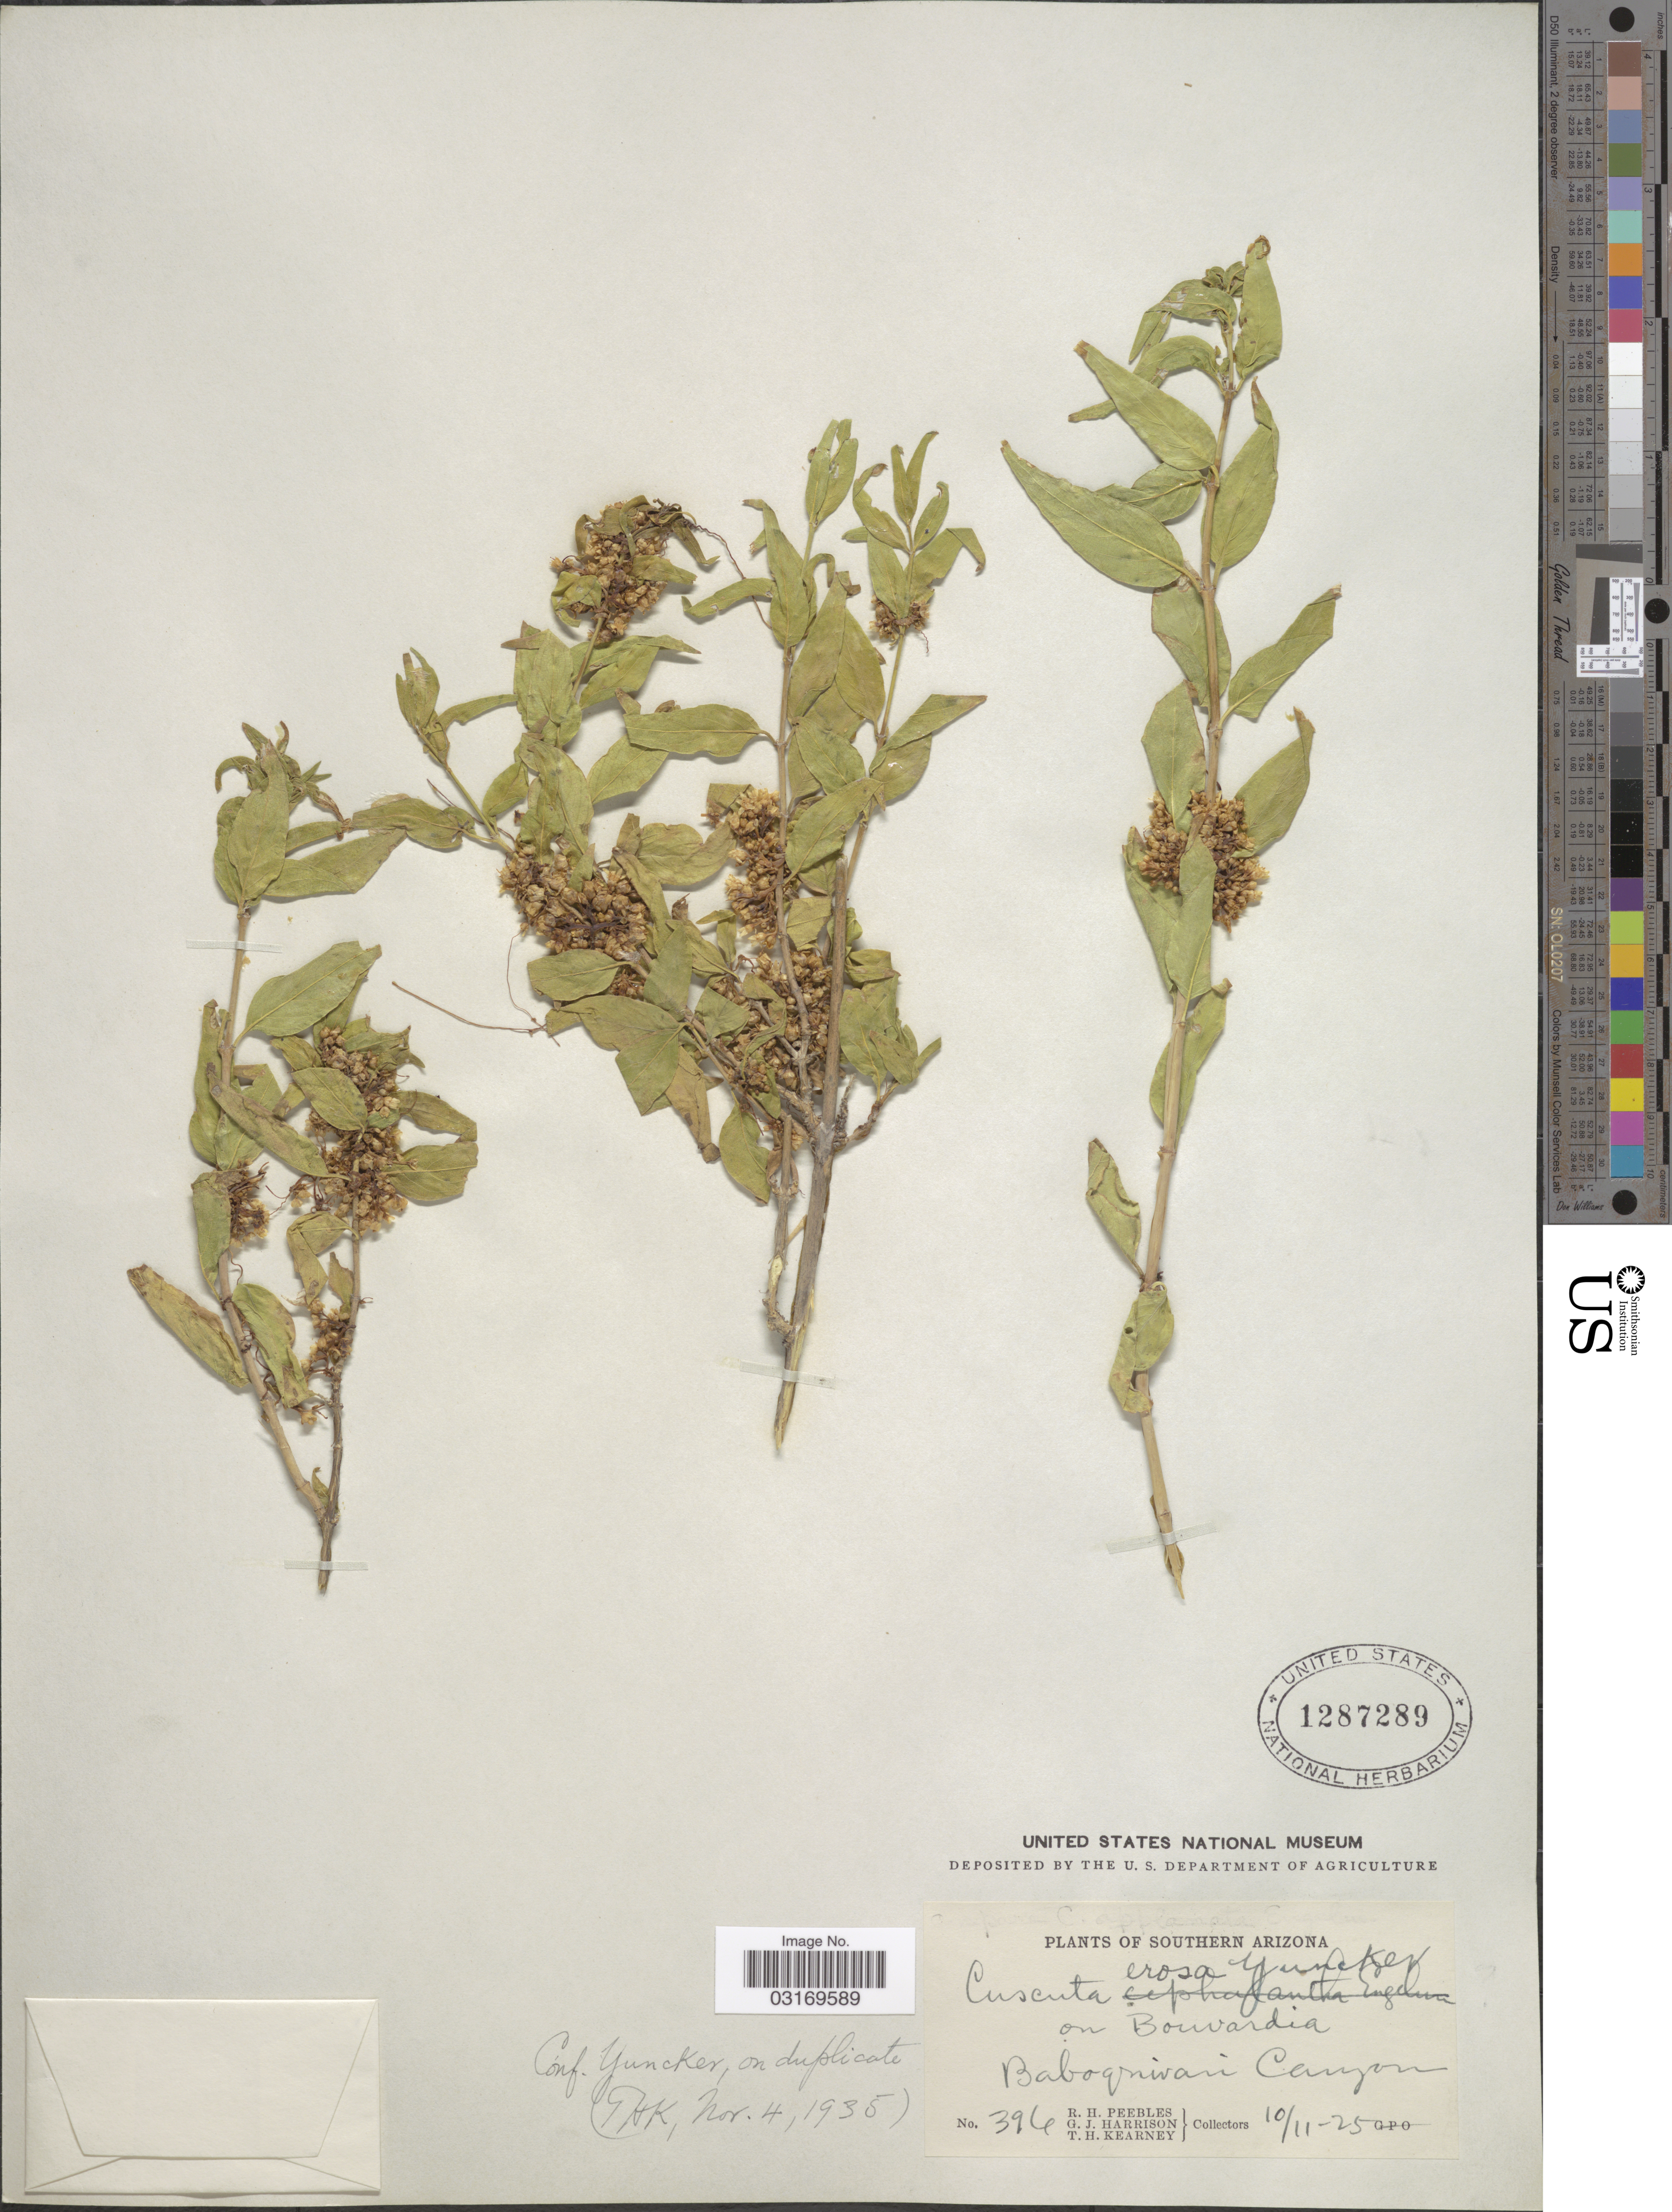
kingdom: Plantae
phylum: Tracheophyta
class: Magnoliopsida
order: Solanales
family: Convolvulaceae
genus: Cuscuta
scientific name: Cuscuta erosa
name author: Yunck.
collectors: R. H. Peebles, G. J. Harrison & T. H. Kearney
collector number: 396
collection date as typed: Transcribed d/m/y: 11/10/25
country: United States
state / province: Arizona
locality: Southern Arizona. Baboquivari Canyon.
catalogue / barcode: US 1287289